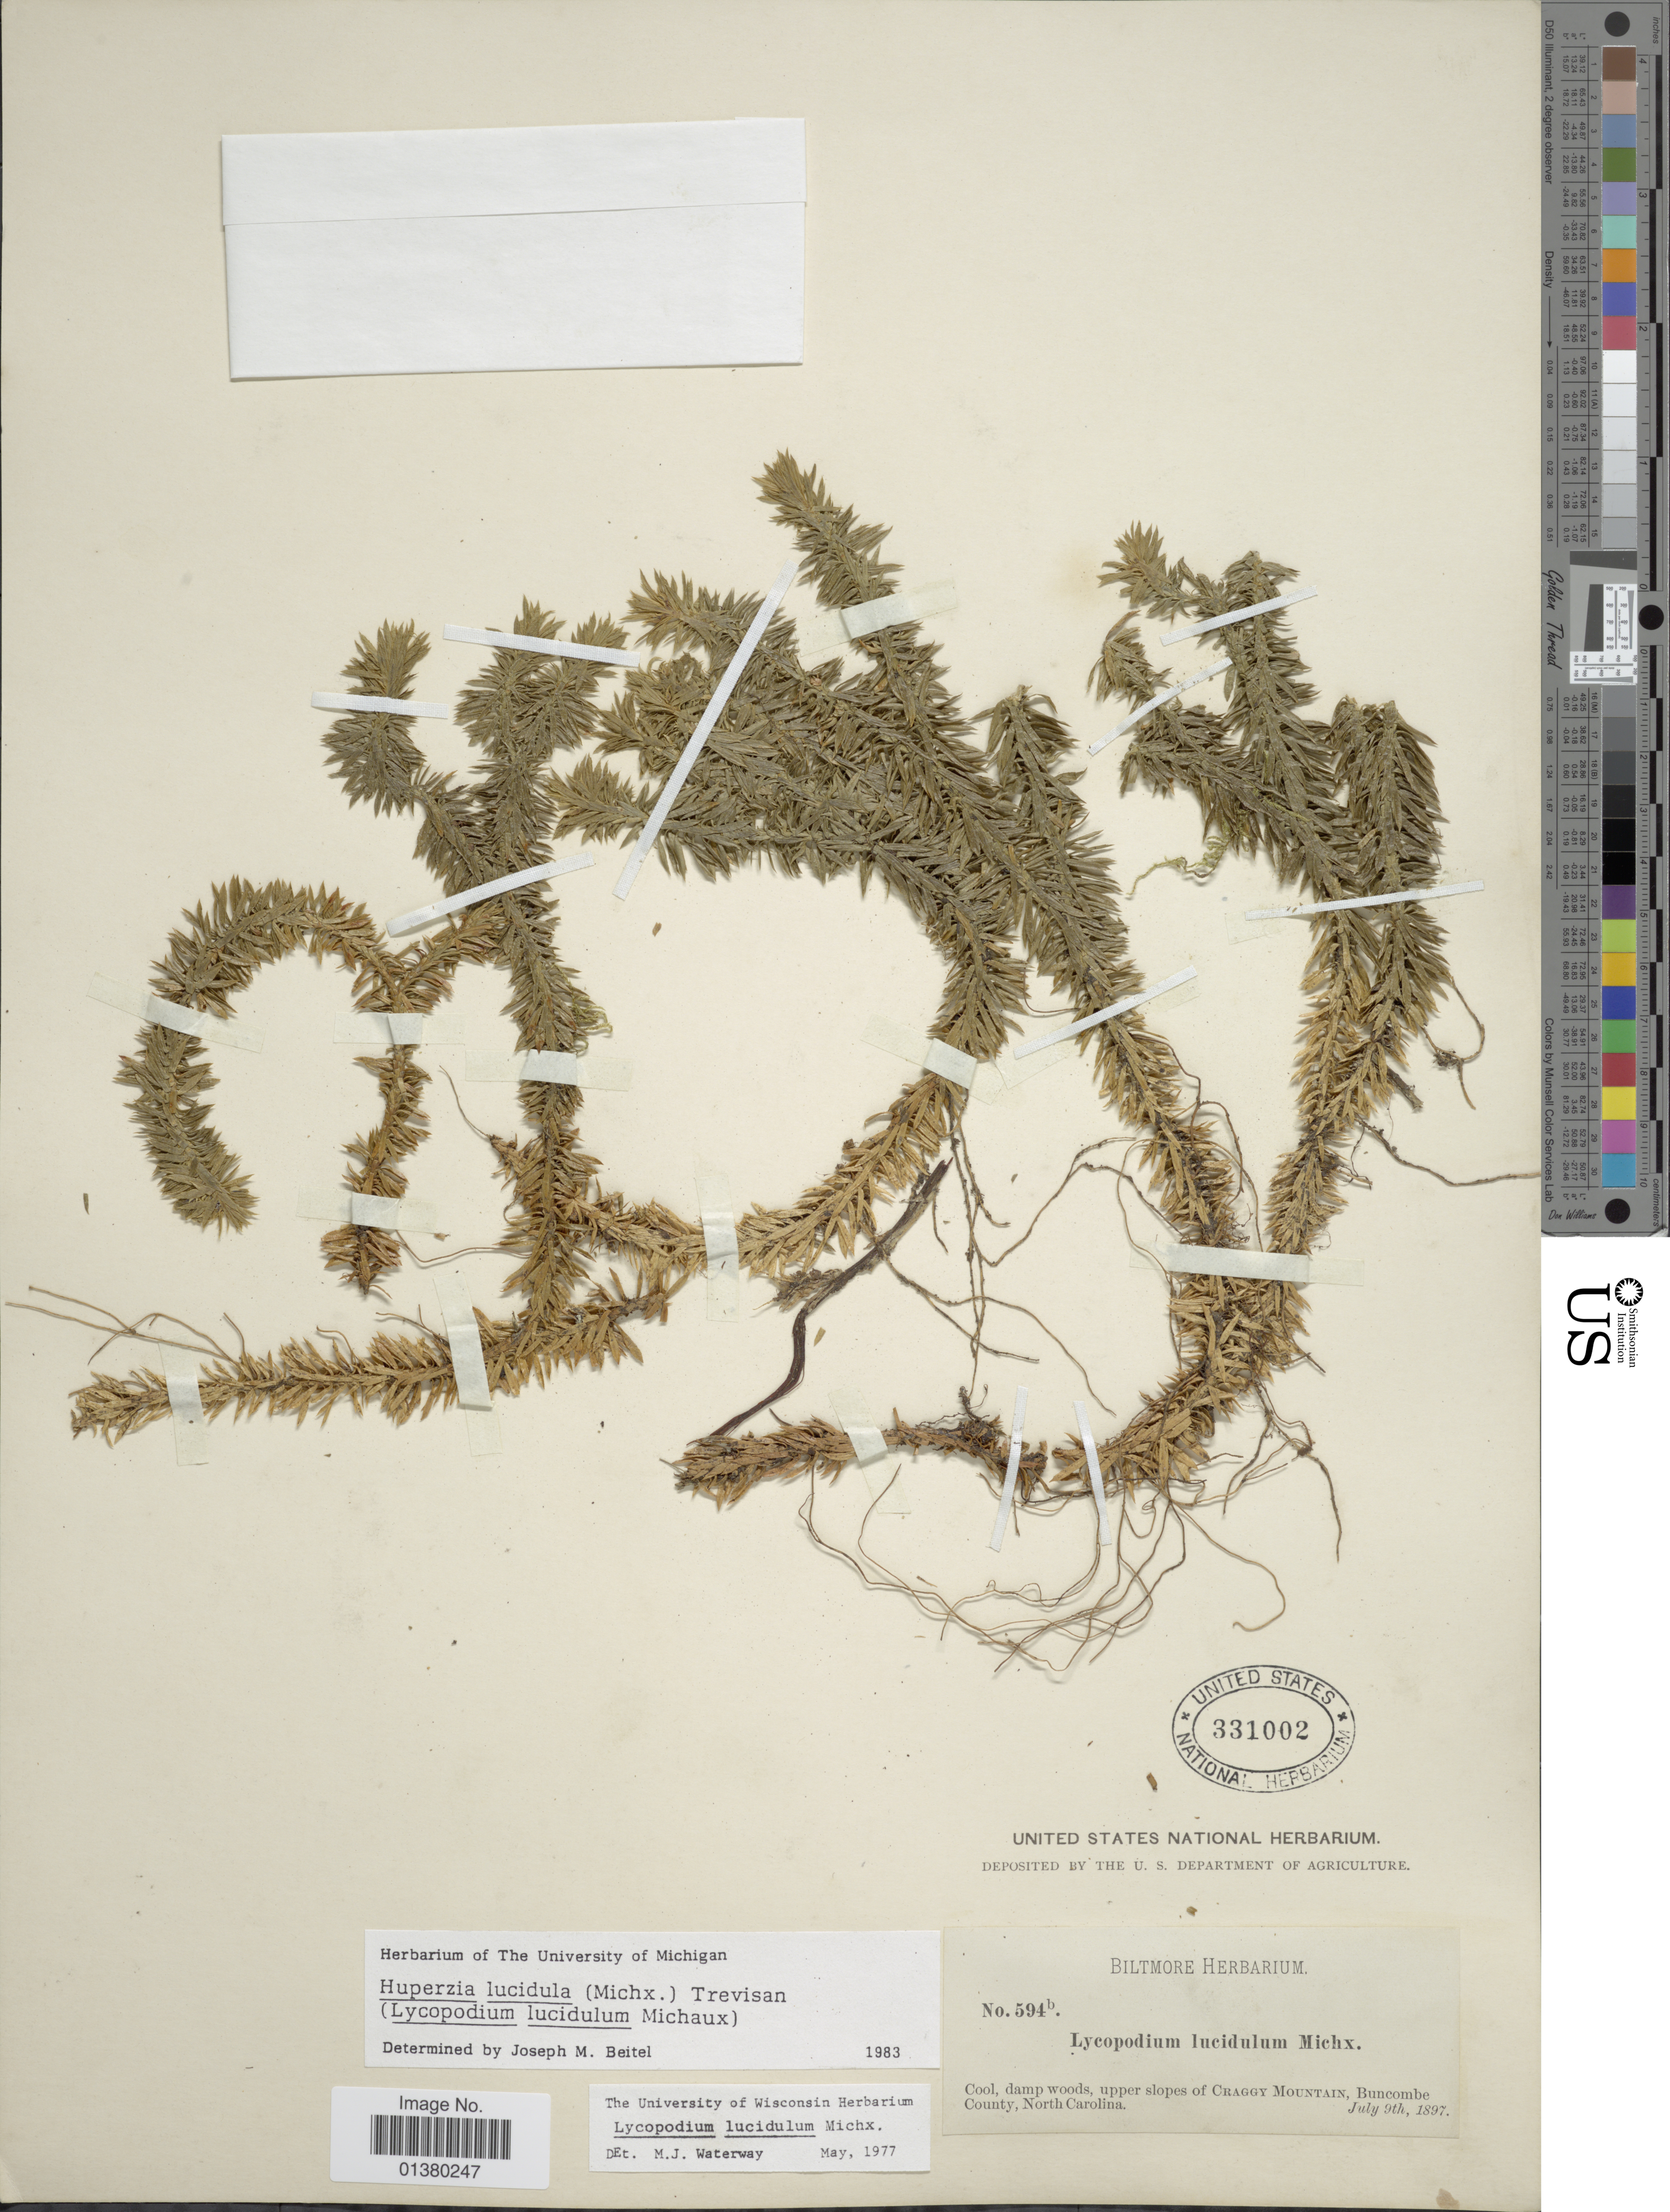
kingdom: Plantae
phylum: Tracheophyta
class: Lycopodiopsida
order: Lycopodiales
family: Lycopodiaceae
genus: Huperzia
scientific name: Huperzia lucidula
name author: (Michx.) Trevis.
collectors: ex herb. Biltmore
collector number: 594b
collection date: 1897-07-09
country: United States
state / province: North Carolina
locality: Cool, damp woods, upper slopes of Graggy Mountain, Buncombe County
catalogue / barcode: US 331002